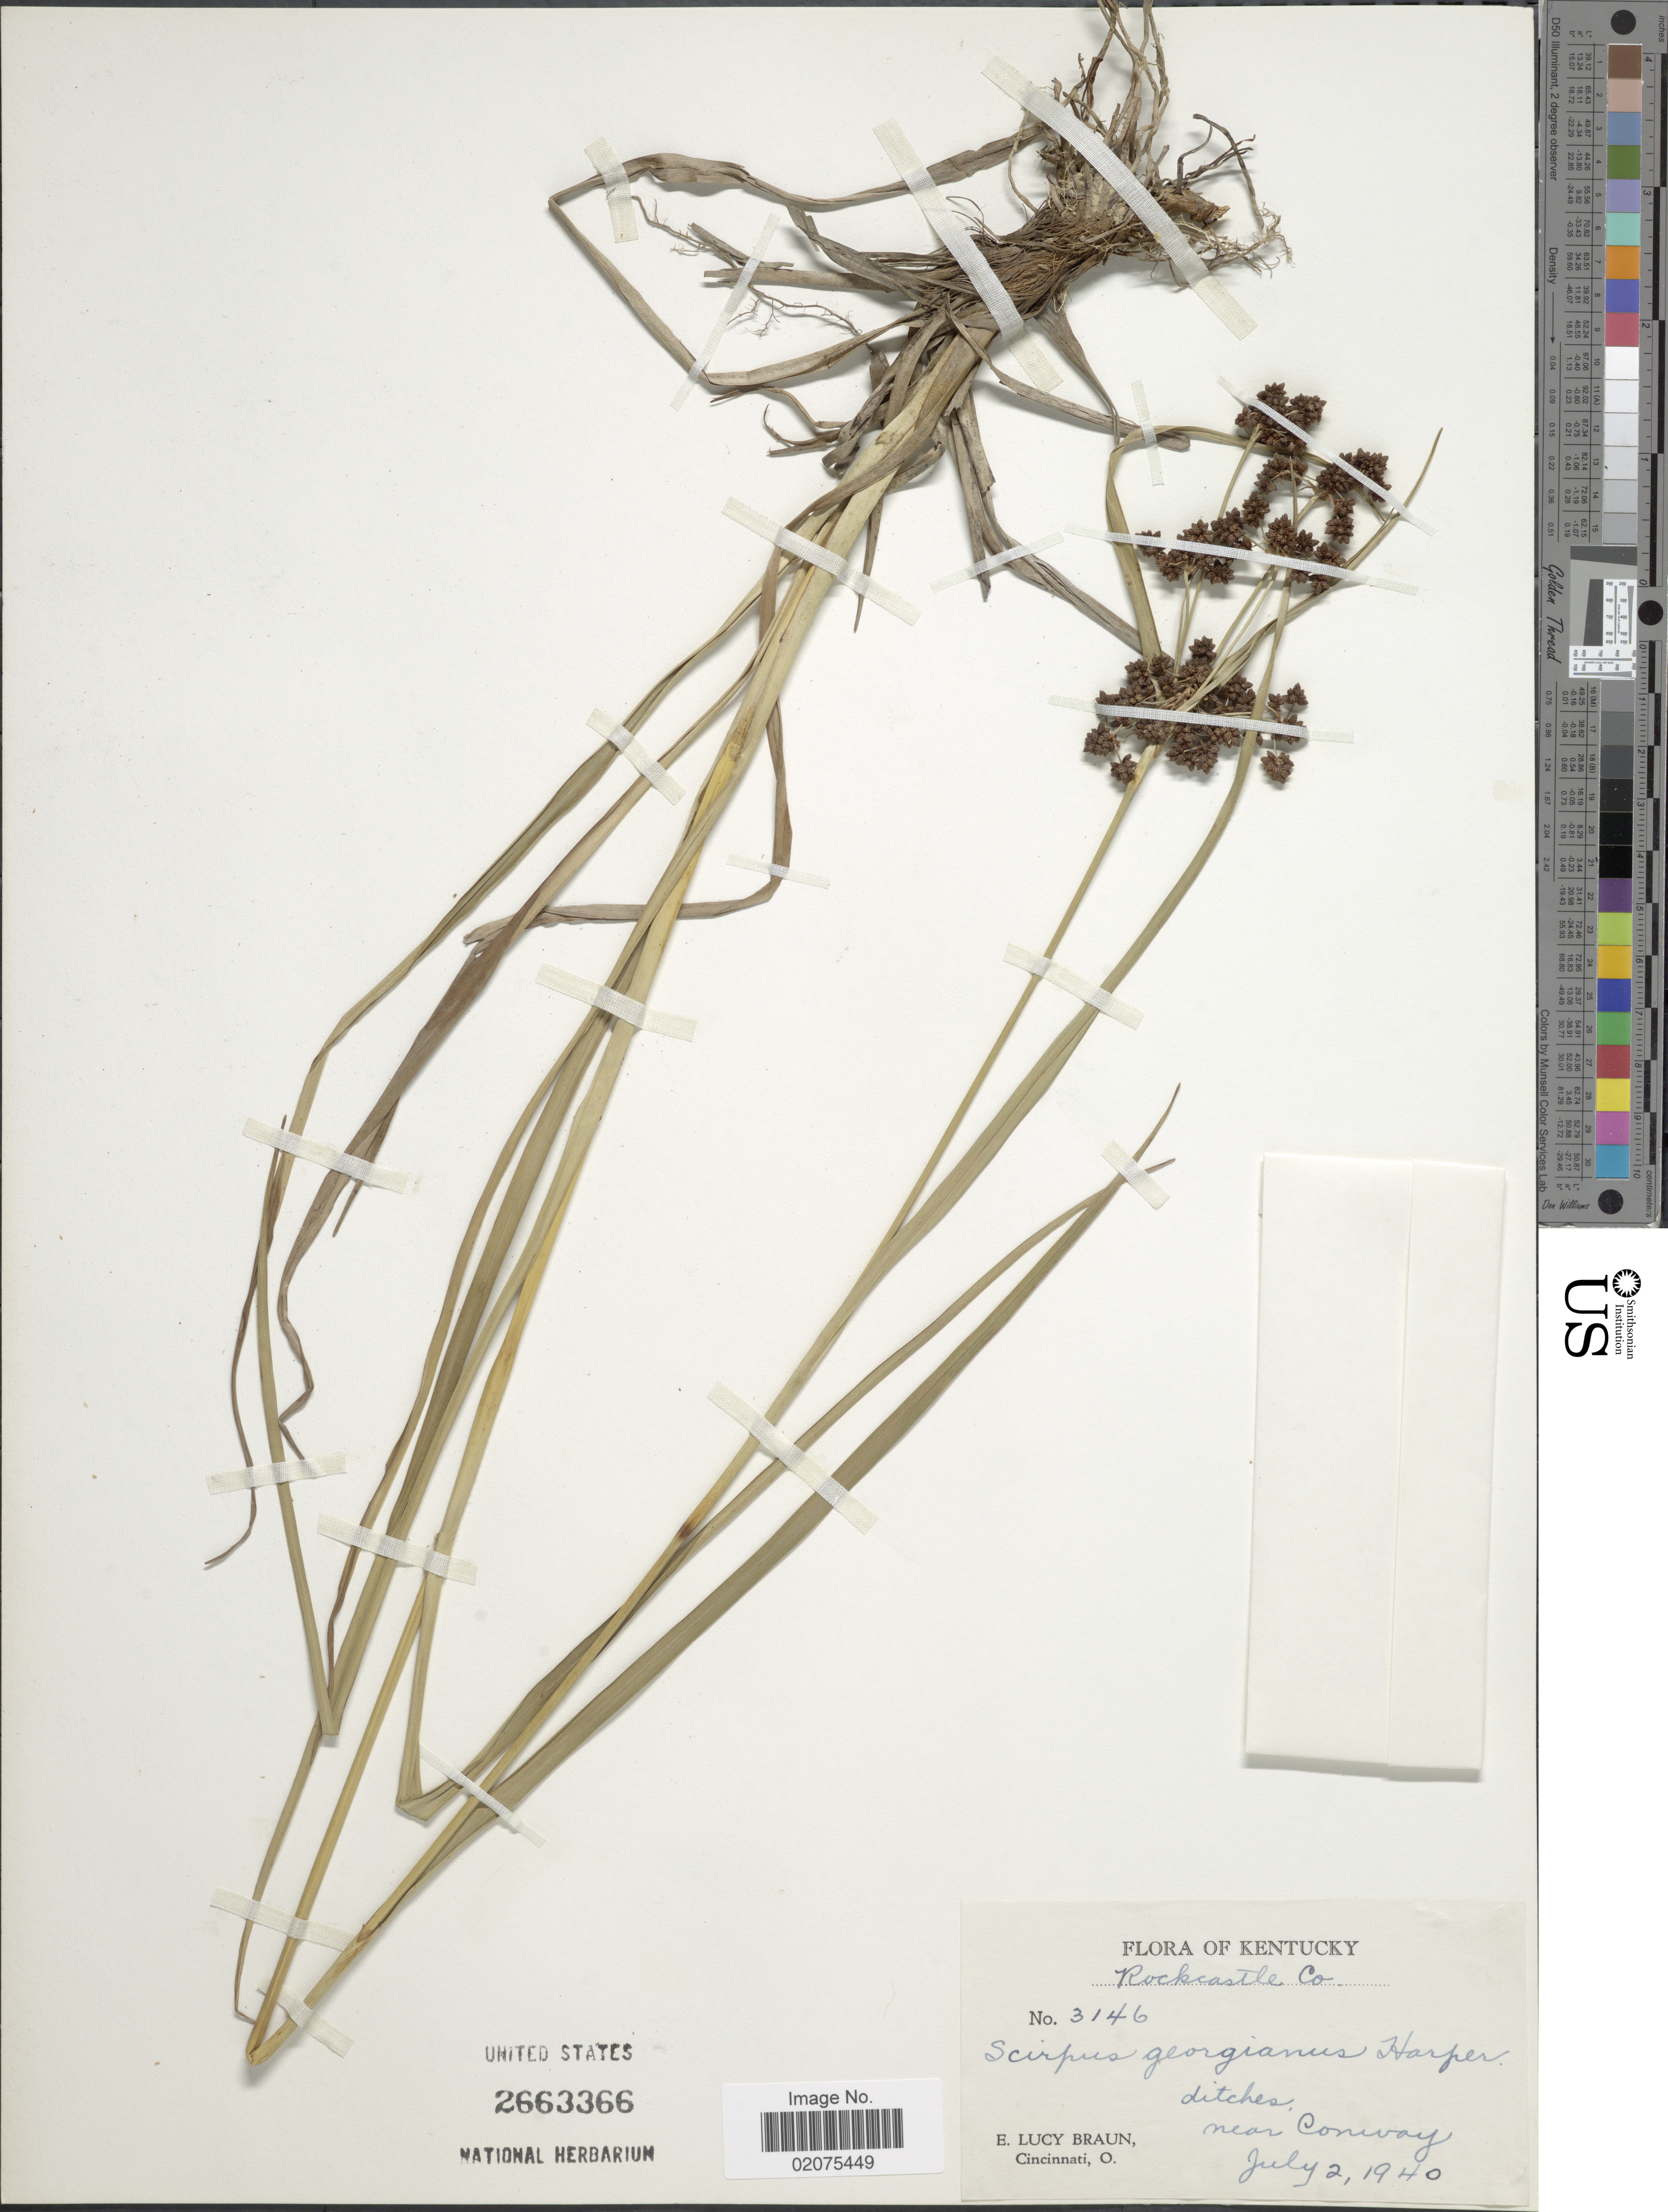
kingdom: Plantae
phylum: Tracheophyta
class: Liliopsida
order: Poales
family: Cyperaceae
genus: Scirpus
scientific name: Scirpus georgianus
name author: R.M. Harper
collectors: E. L. Braun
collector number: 3146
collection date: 1940-07-02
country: United States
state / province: Kentucky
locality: Rockcastle Co. Ditches, near Conway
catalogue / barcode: US 2663366